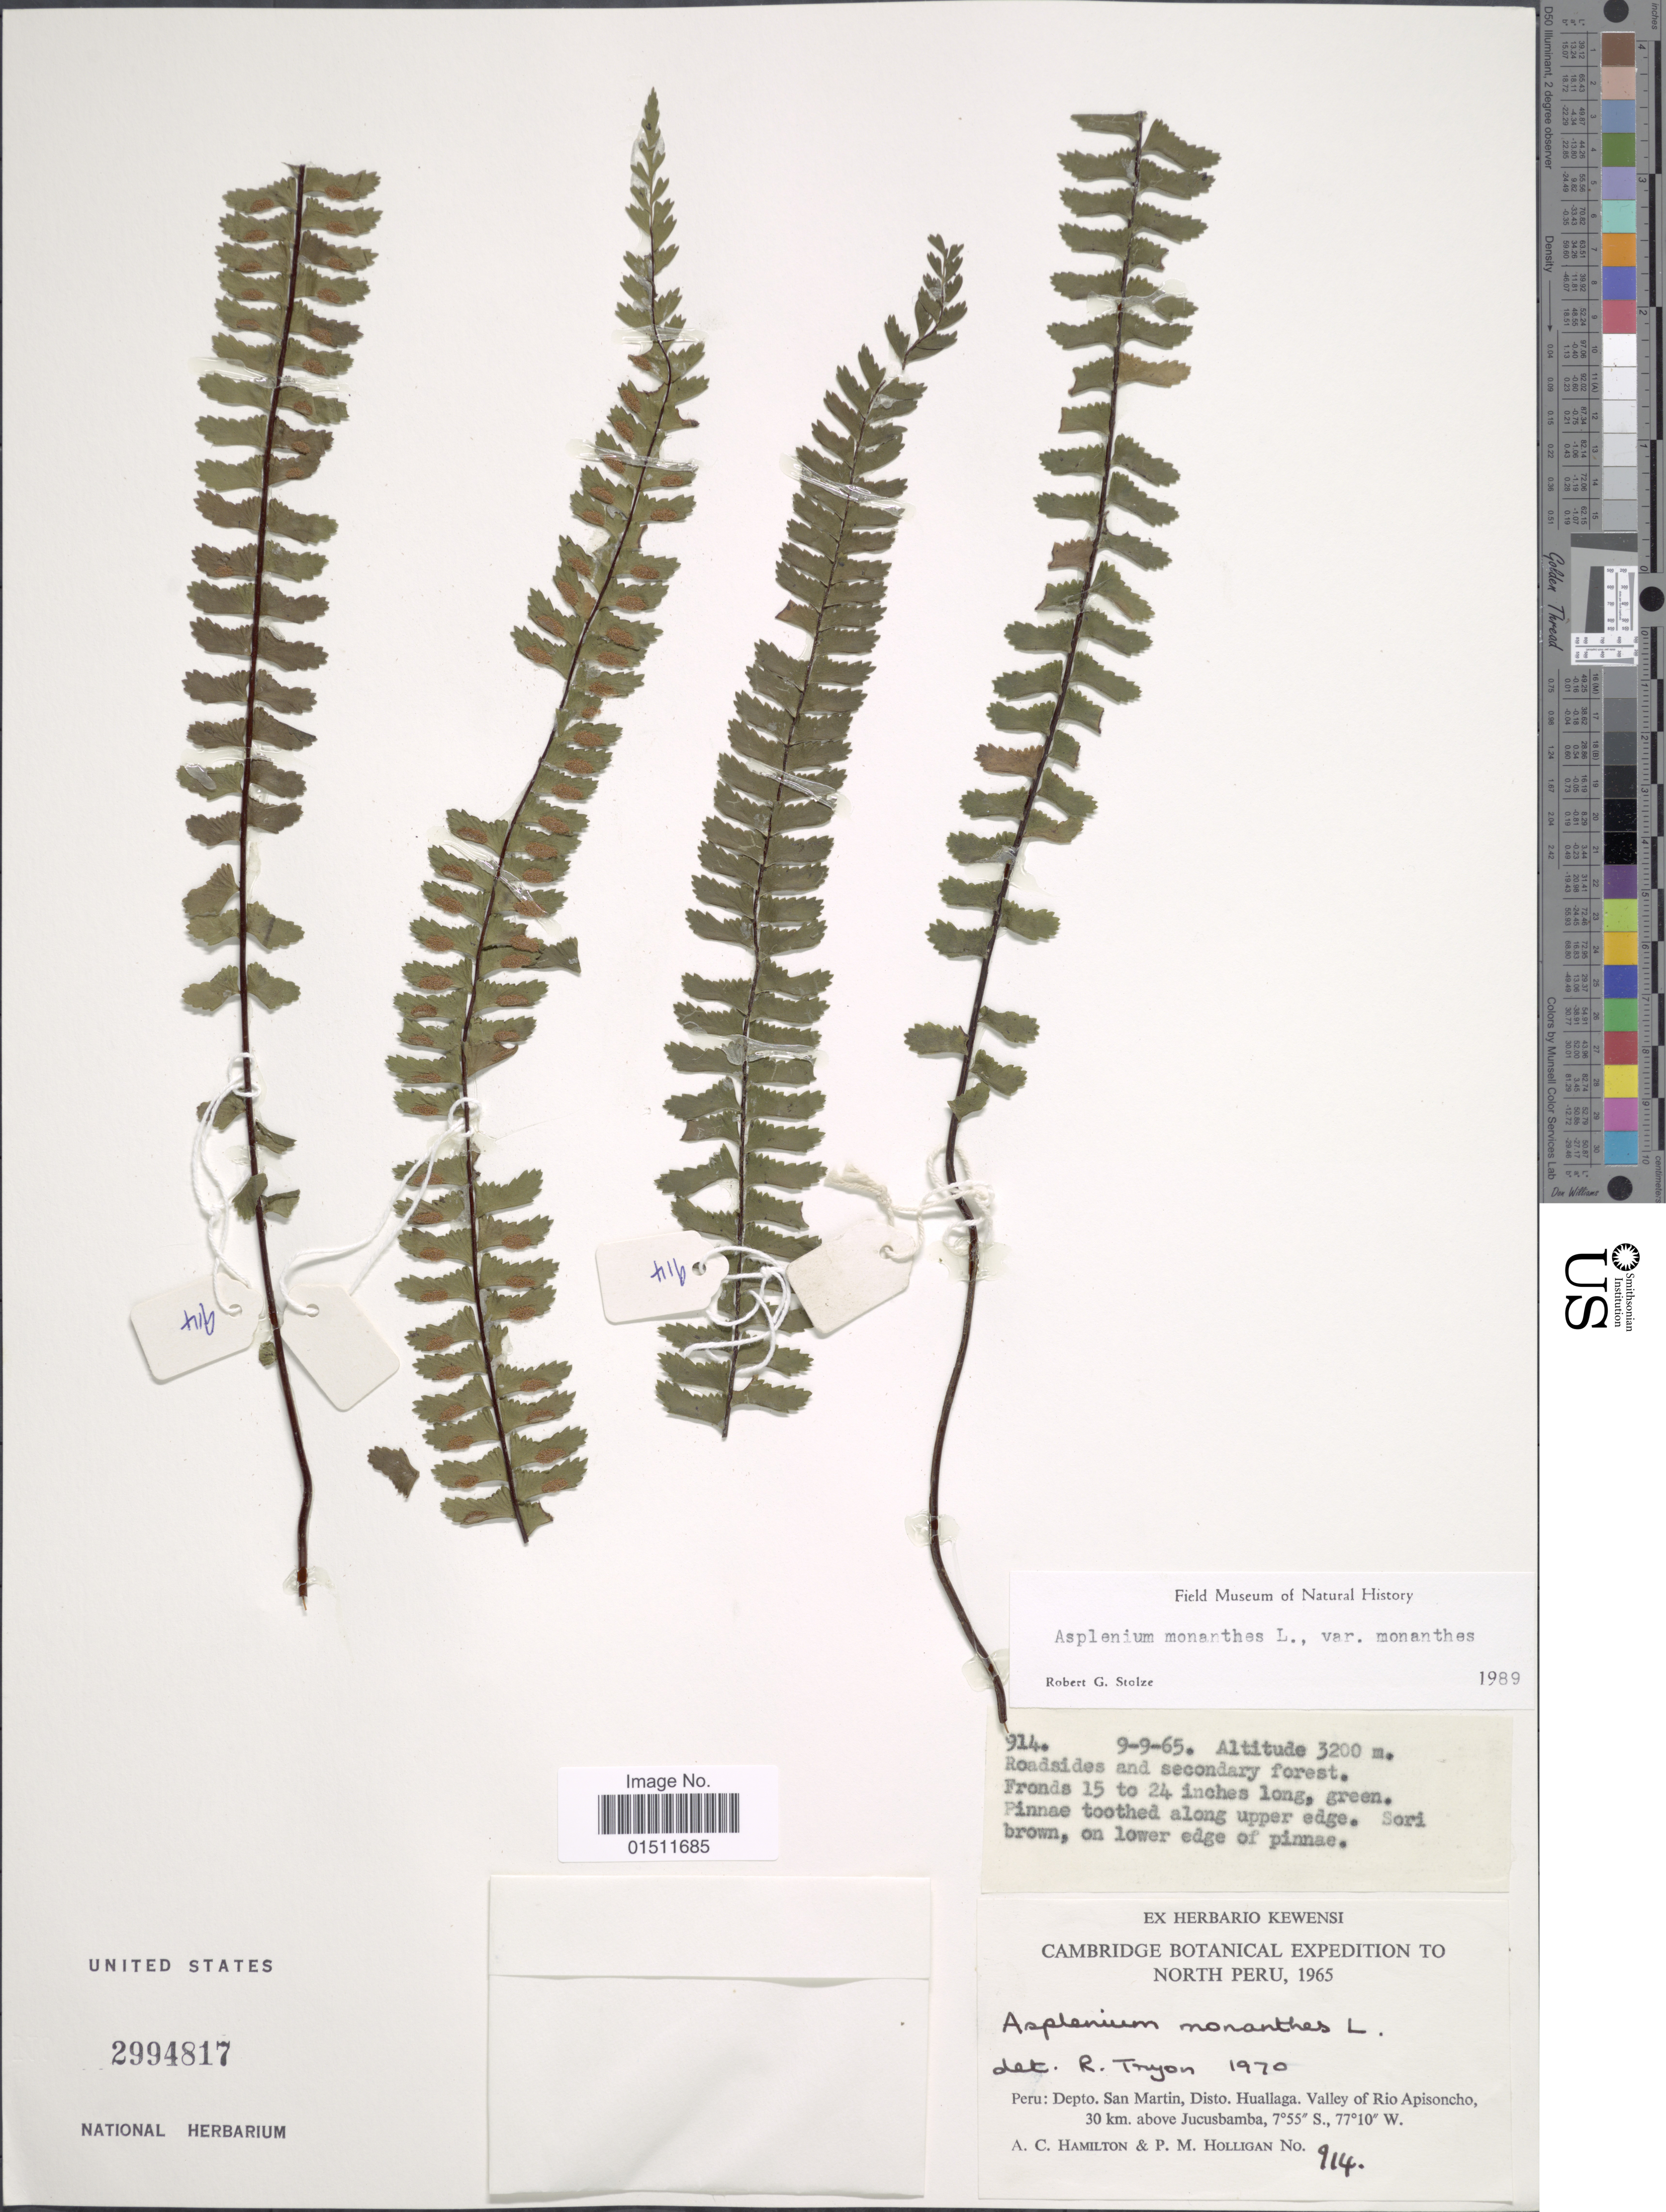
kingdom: Plantae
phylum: Tracheophyta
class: Polypodiopsida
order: Polypodiales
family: Aspleniaceae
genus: Asplenium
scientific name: Asplenium monanthes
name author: L.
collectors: A. Hamilton & P. Holligan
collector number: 914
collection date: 1965-09-09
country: Peru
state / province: San Martín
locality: North Peru, depto. San Martin, Disto. Huallaga, Valley of Rio Apisoncho, 30 km above Jucusbamba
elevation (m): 3200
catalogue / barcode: US 2994817